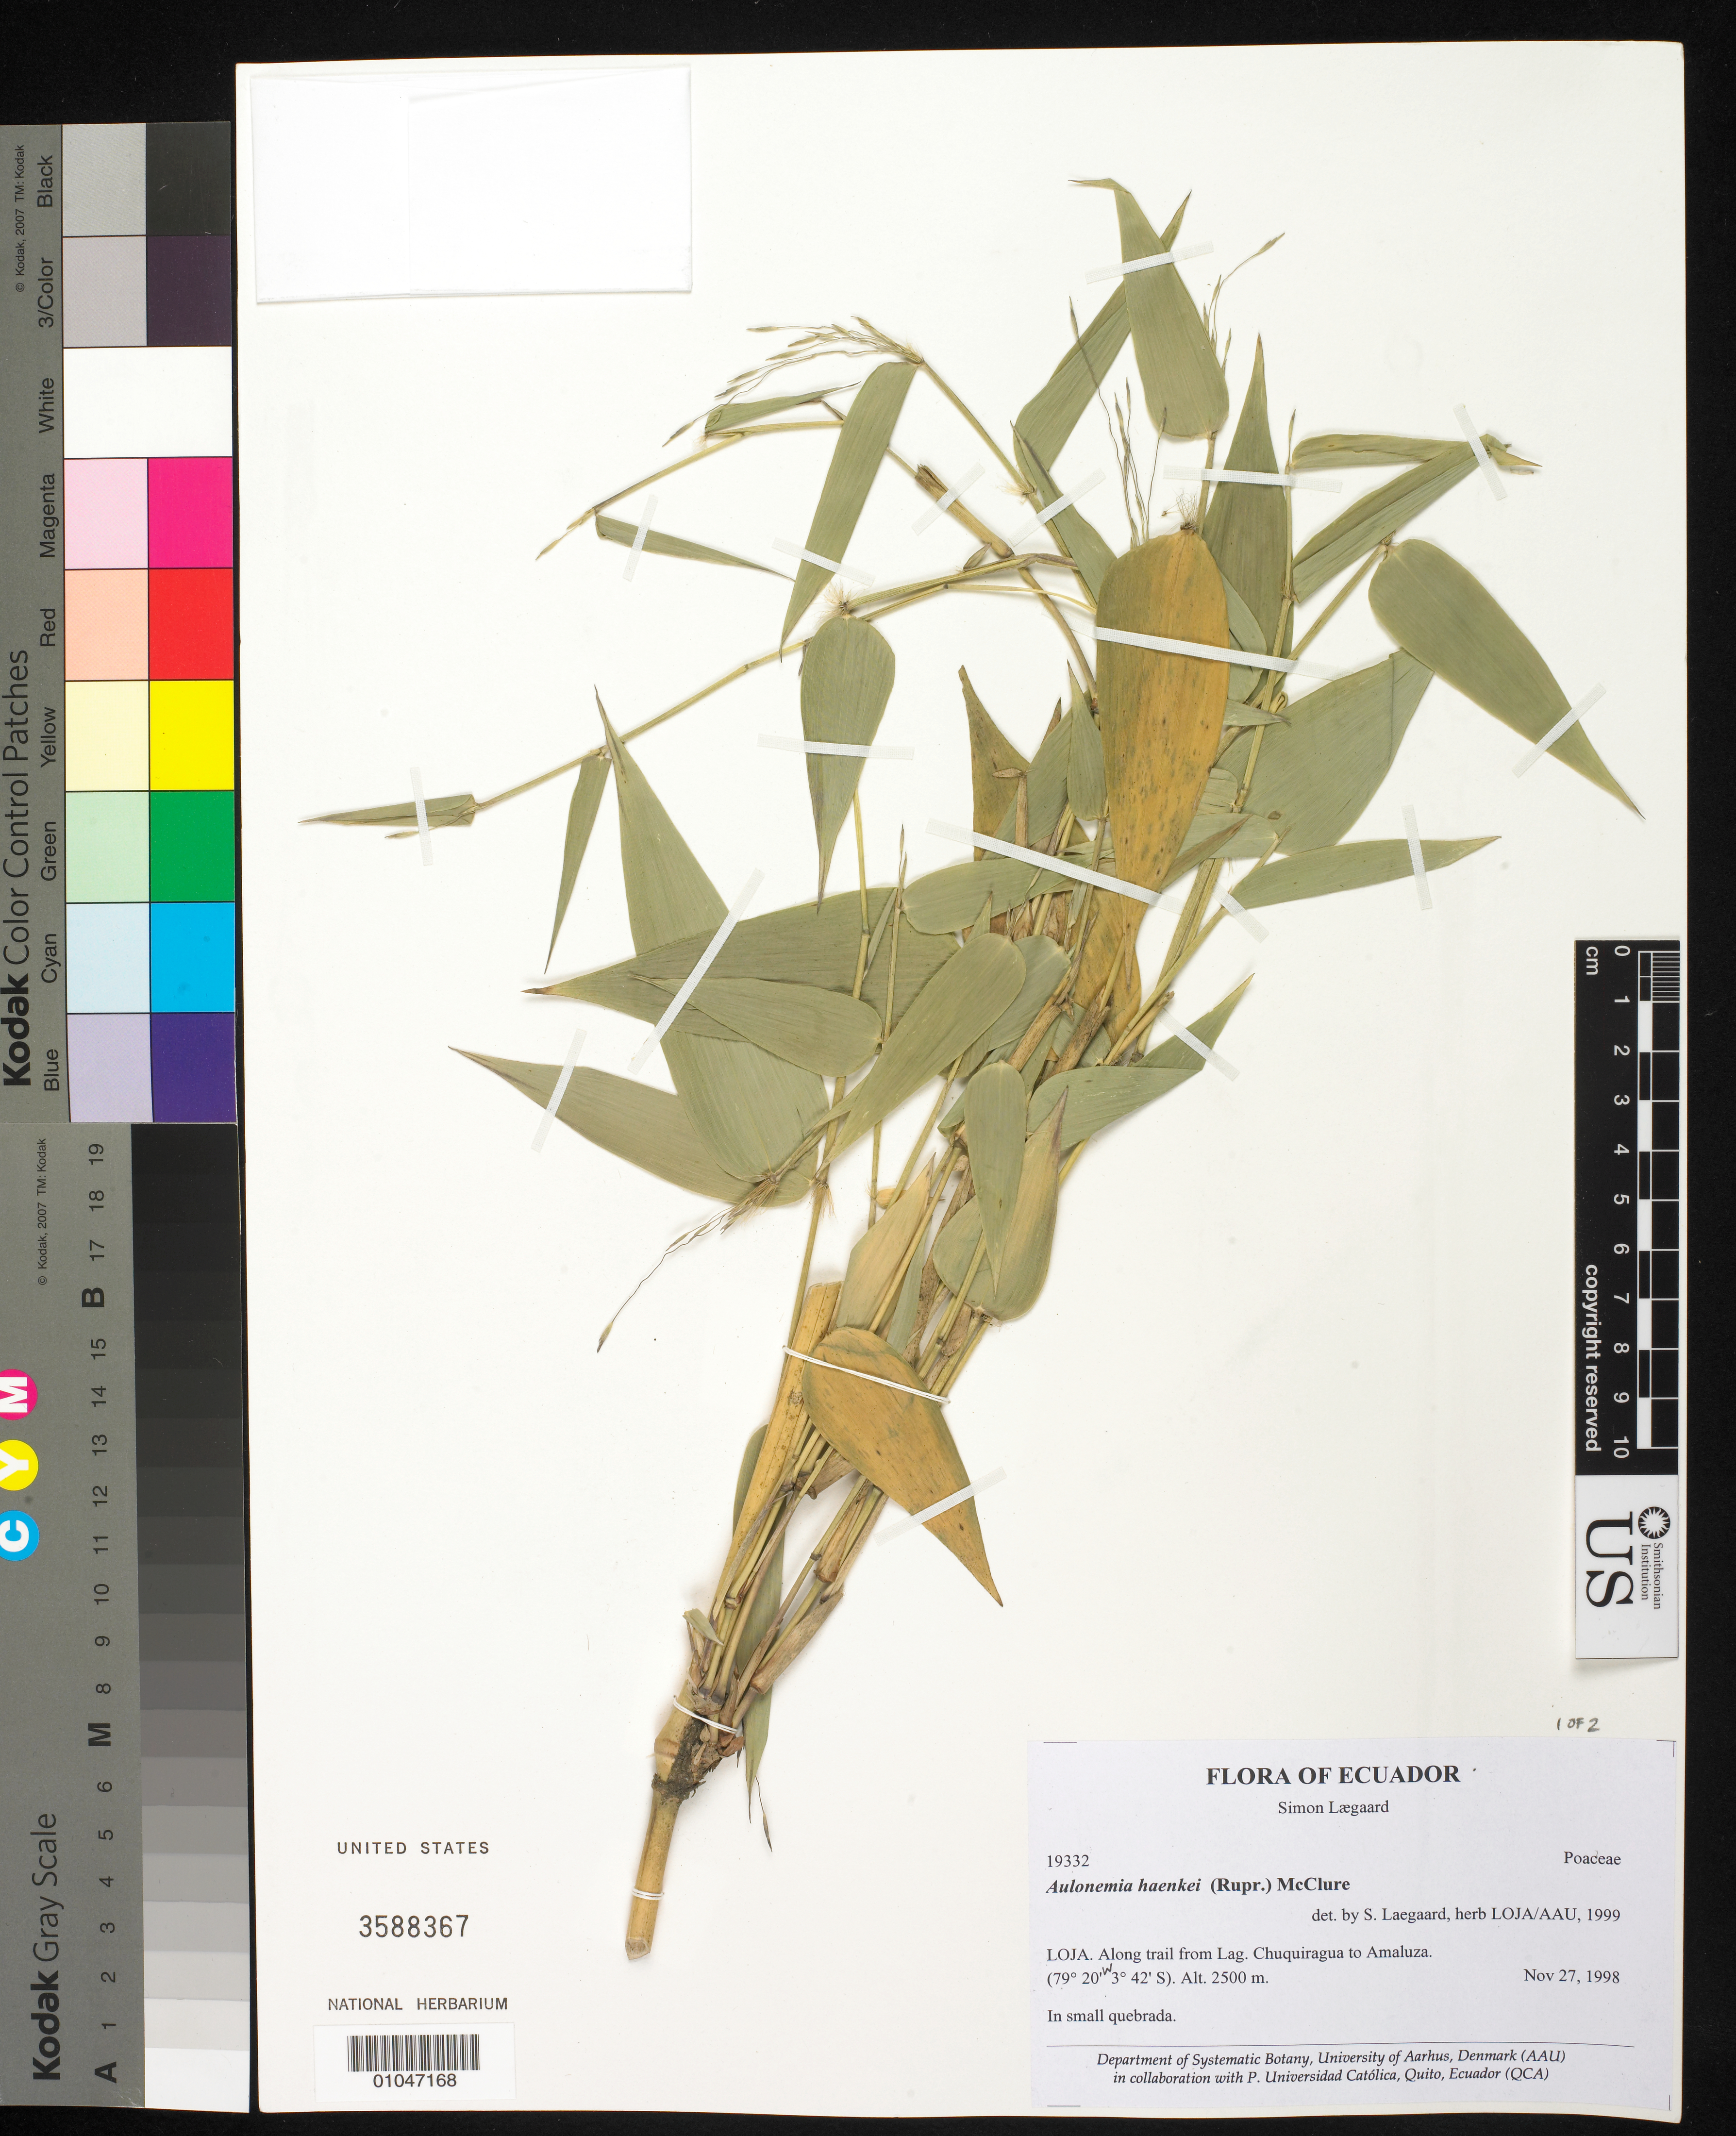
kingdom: Plantae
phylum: Tracheophyta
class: Liliopsida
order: Poales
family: Poaceae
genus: Aulonemia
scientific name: Aulonemia haenkei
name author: (Rupr.) McClure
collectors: S. Lægaard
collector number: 19332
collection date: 1998-11-27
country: Ecuador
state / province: Loja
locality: Along trail from Lag. Chuquiragua to Amaluza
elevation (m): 2500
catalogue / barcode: US 3588367